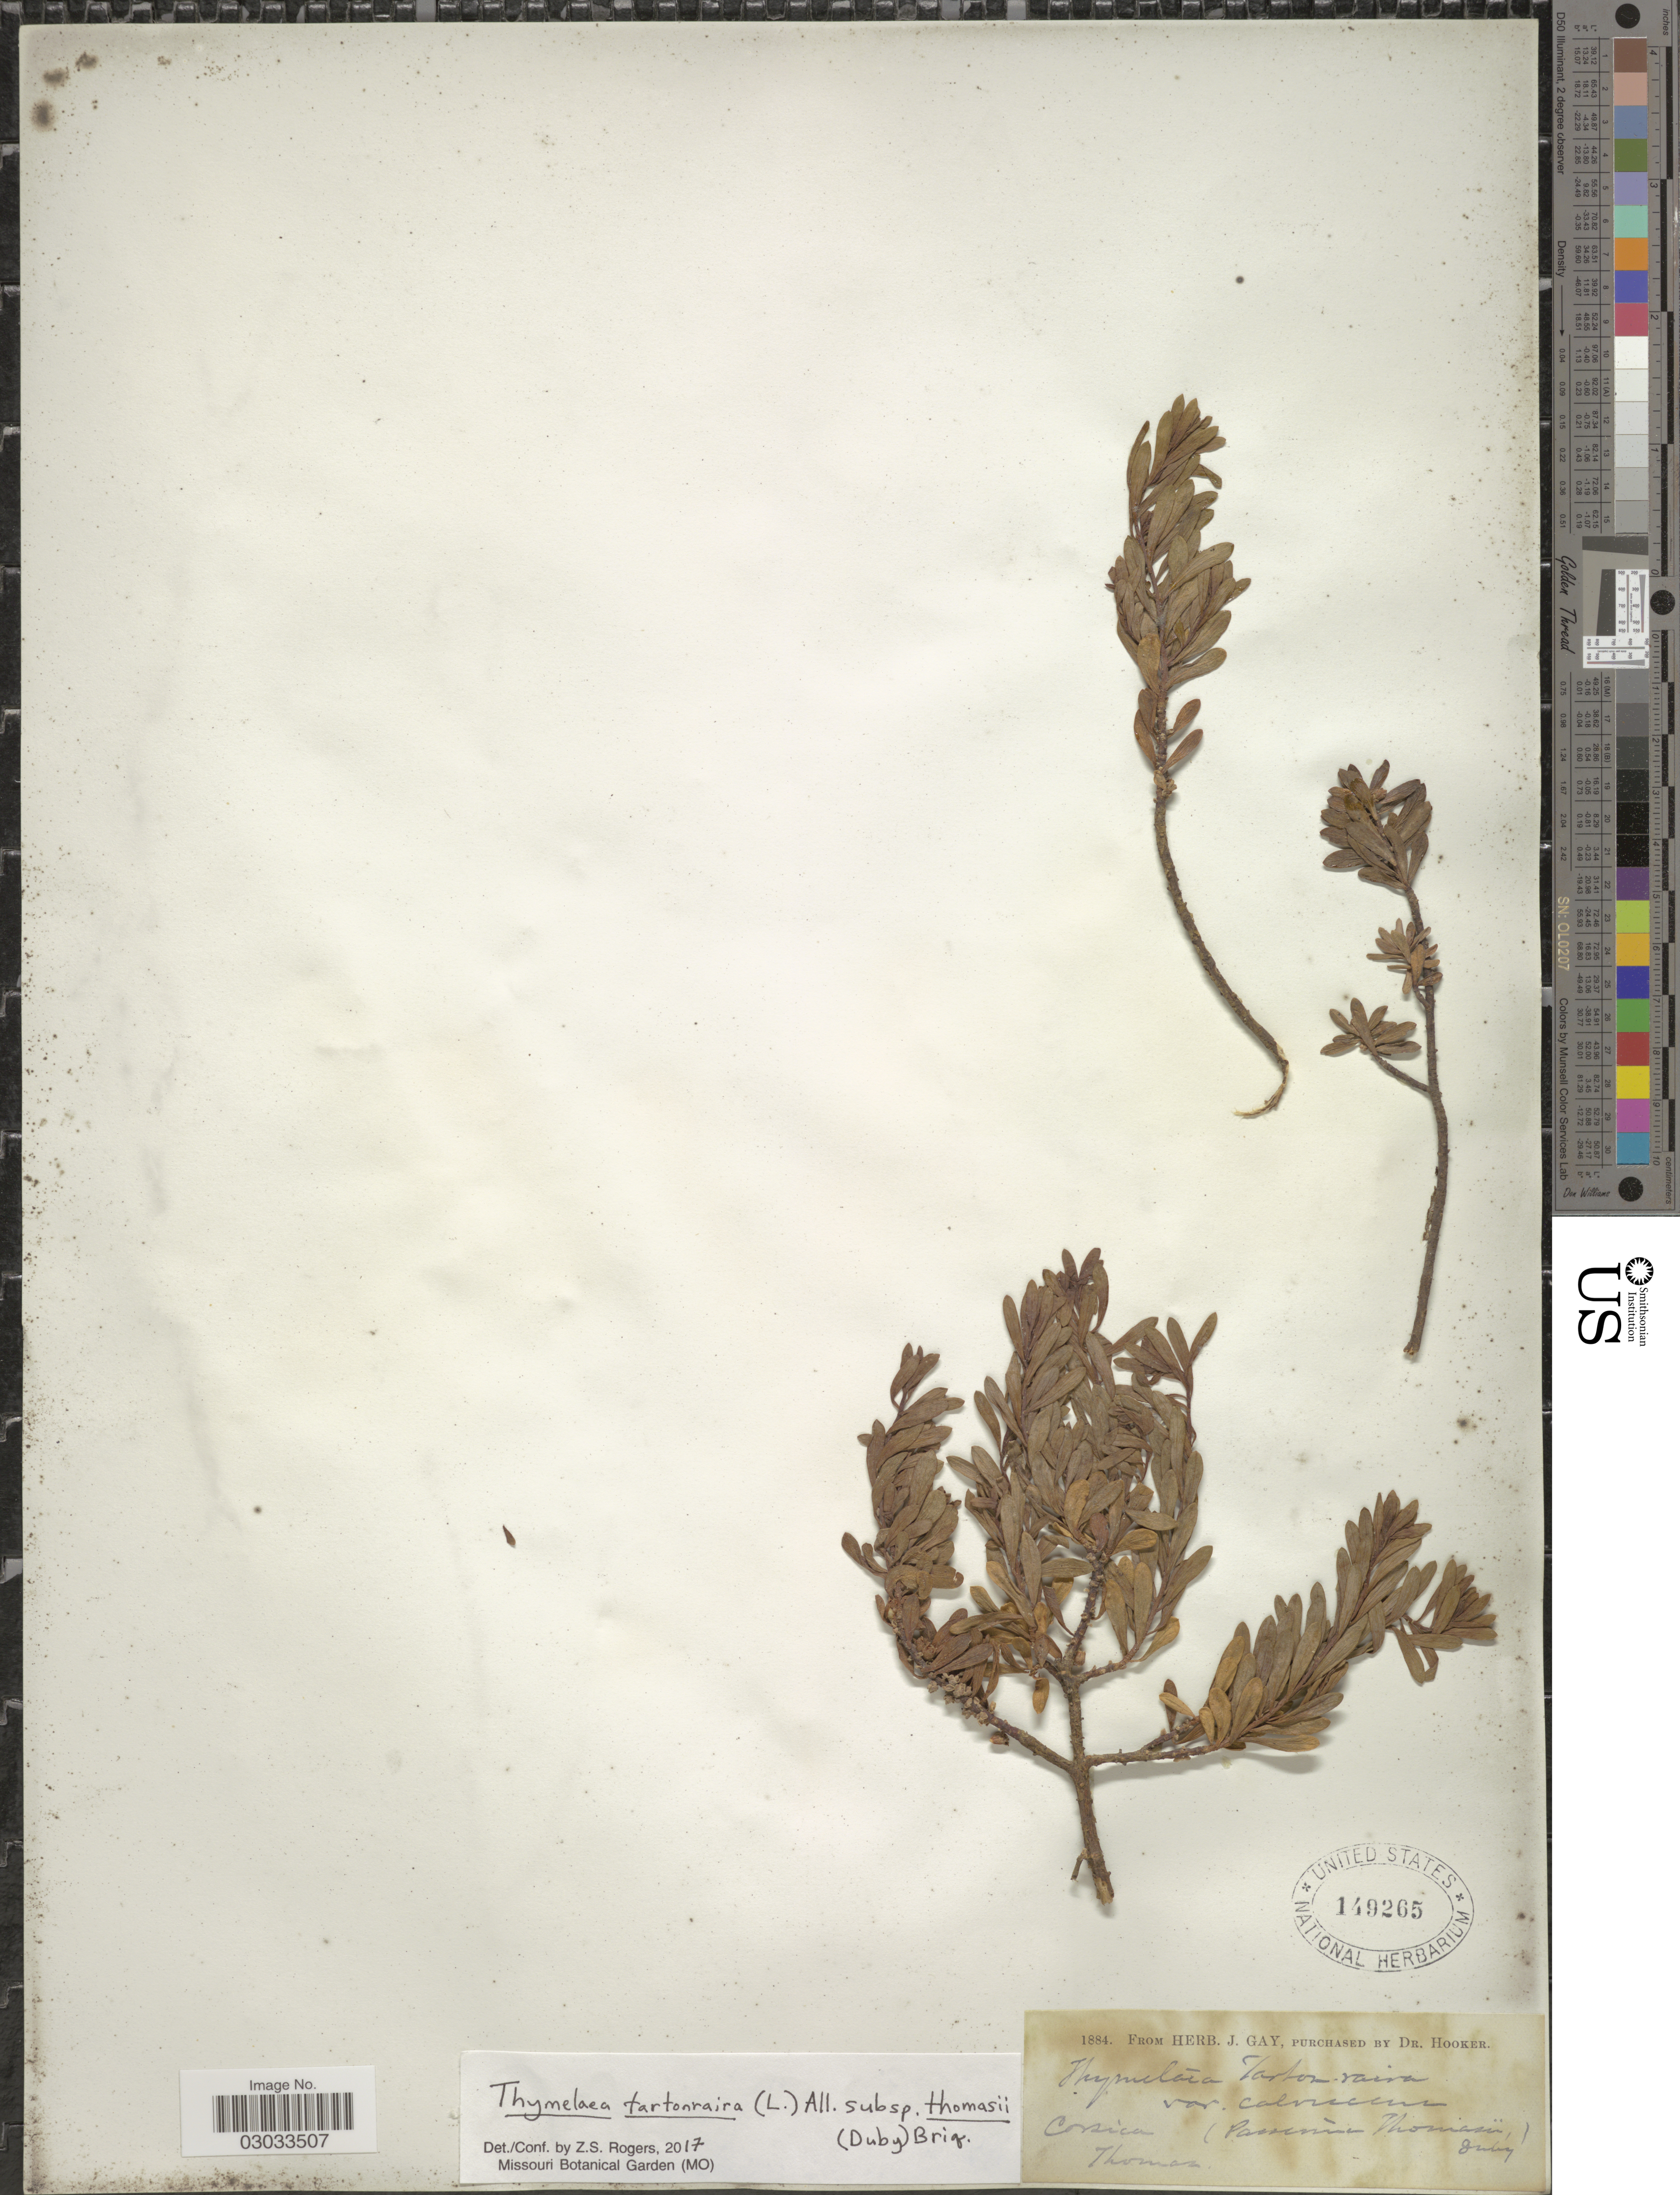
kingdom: Plantae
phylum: Tracheophyta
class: Magnoliopsida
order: Malvales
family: Thymelaeaceae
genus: Thymelaea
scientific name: Thymelaea tartonraira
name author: (L.) All.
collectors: -- Thomas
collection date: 1884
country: France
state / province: Corsica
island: Corse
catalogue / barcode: US 149265